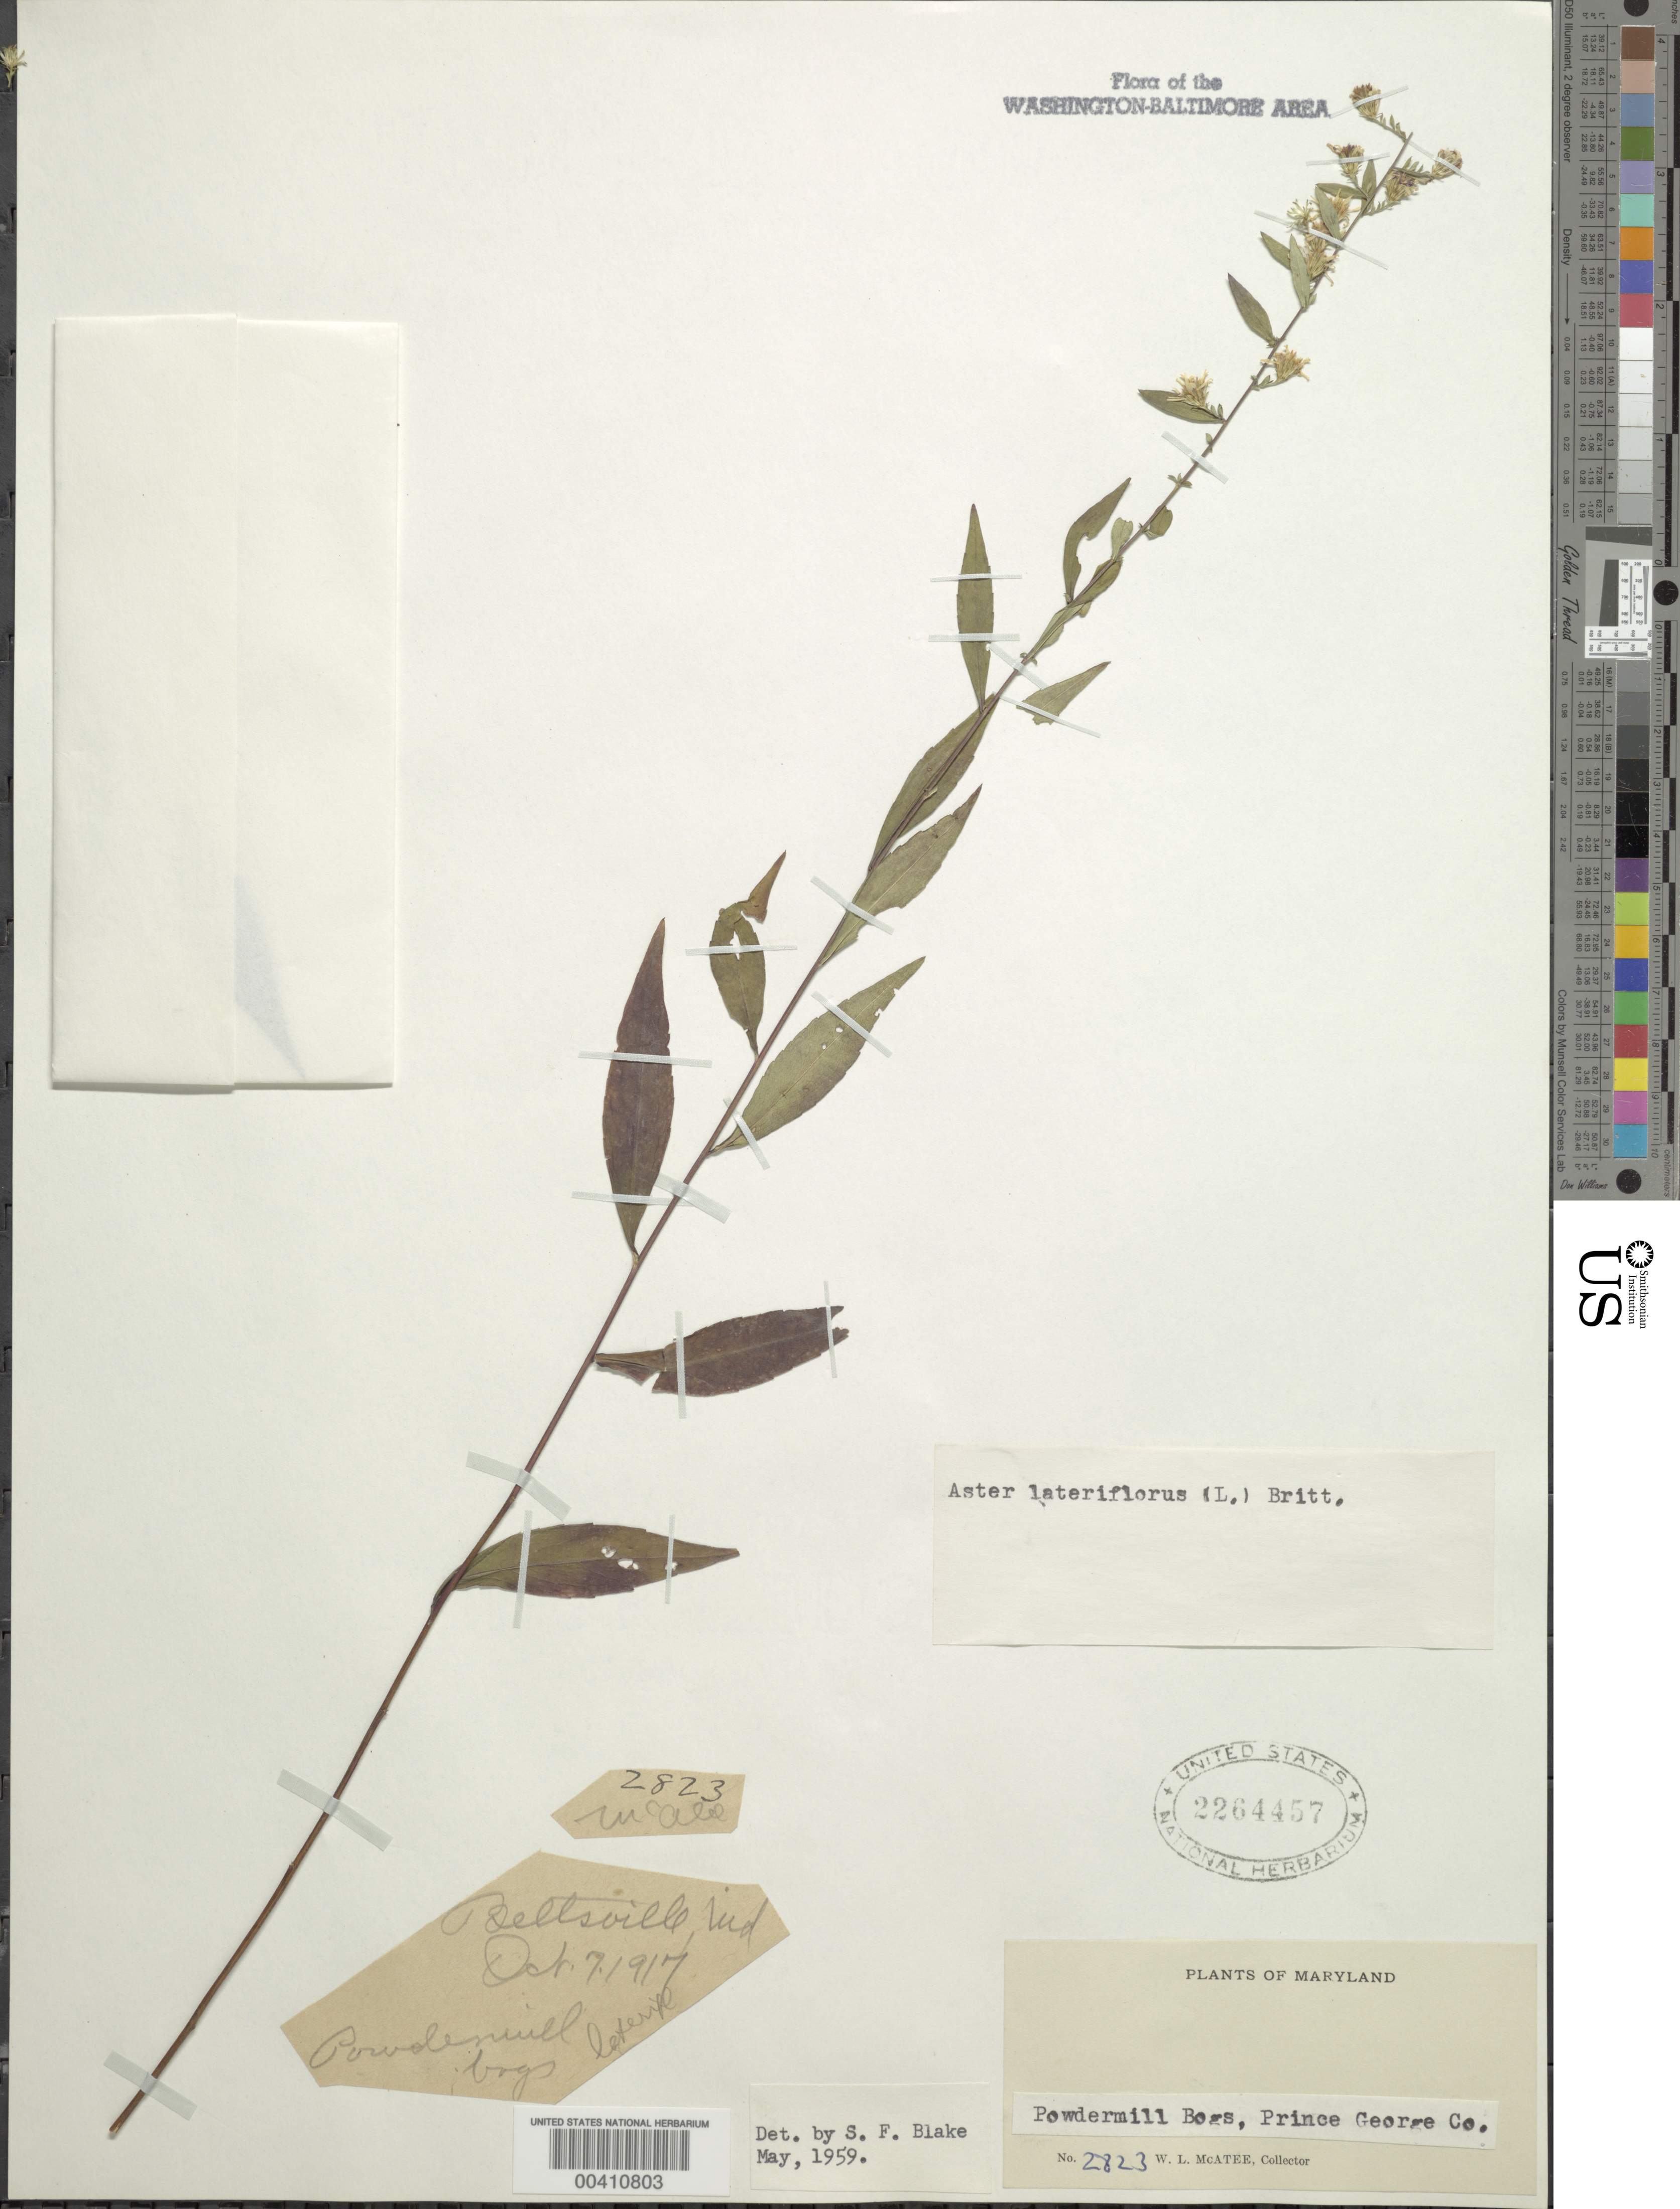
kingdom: Plantae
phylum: Tracheophyta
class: Magnoliopsida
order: Asterales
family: Asteraceae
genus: Symphyotrichum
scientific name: Symphyotrichum lateriflorum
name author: (L.) Á. Löve & D. Löve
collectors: W. McAtee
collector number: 2823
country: United States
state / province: Maryland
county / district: Prince George's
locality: Powdermill Bogs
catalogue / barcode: US 2264457